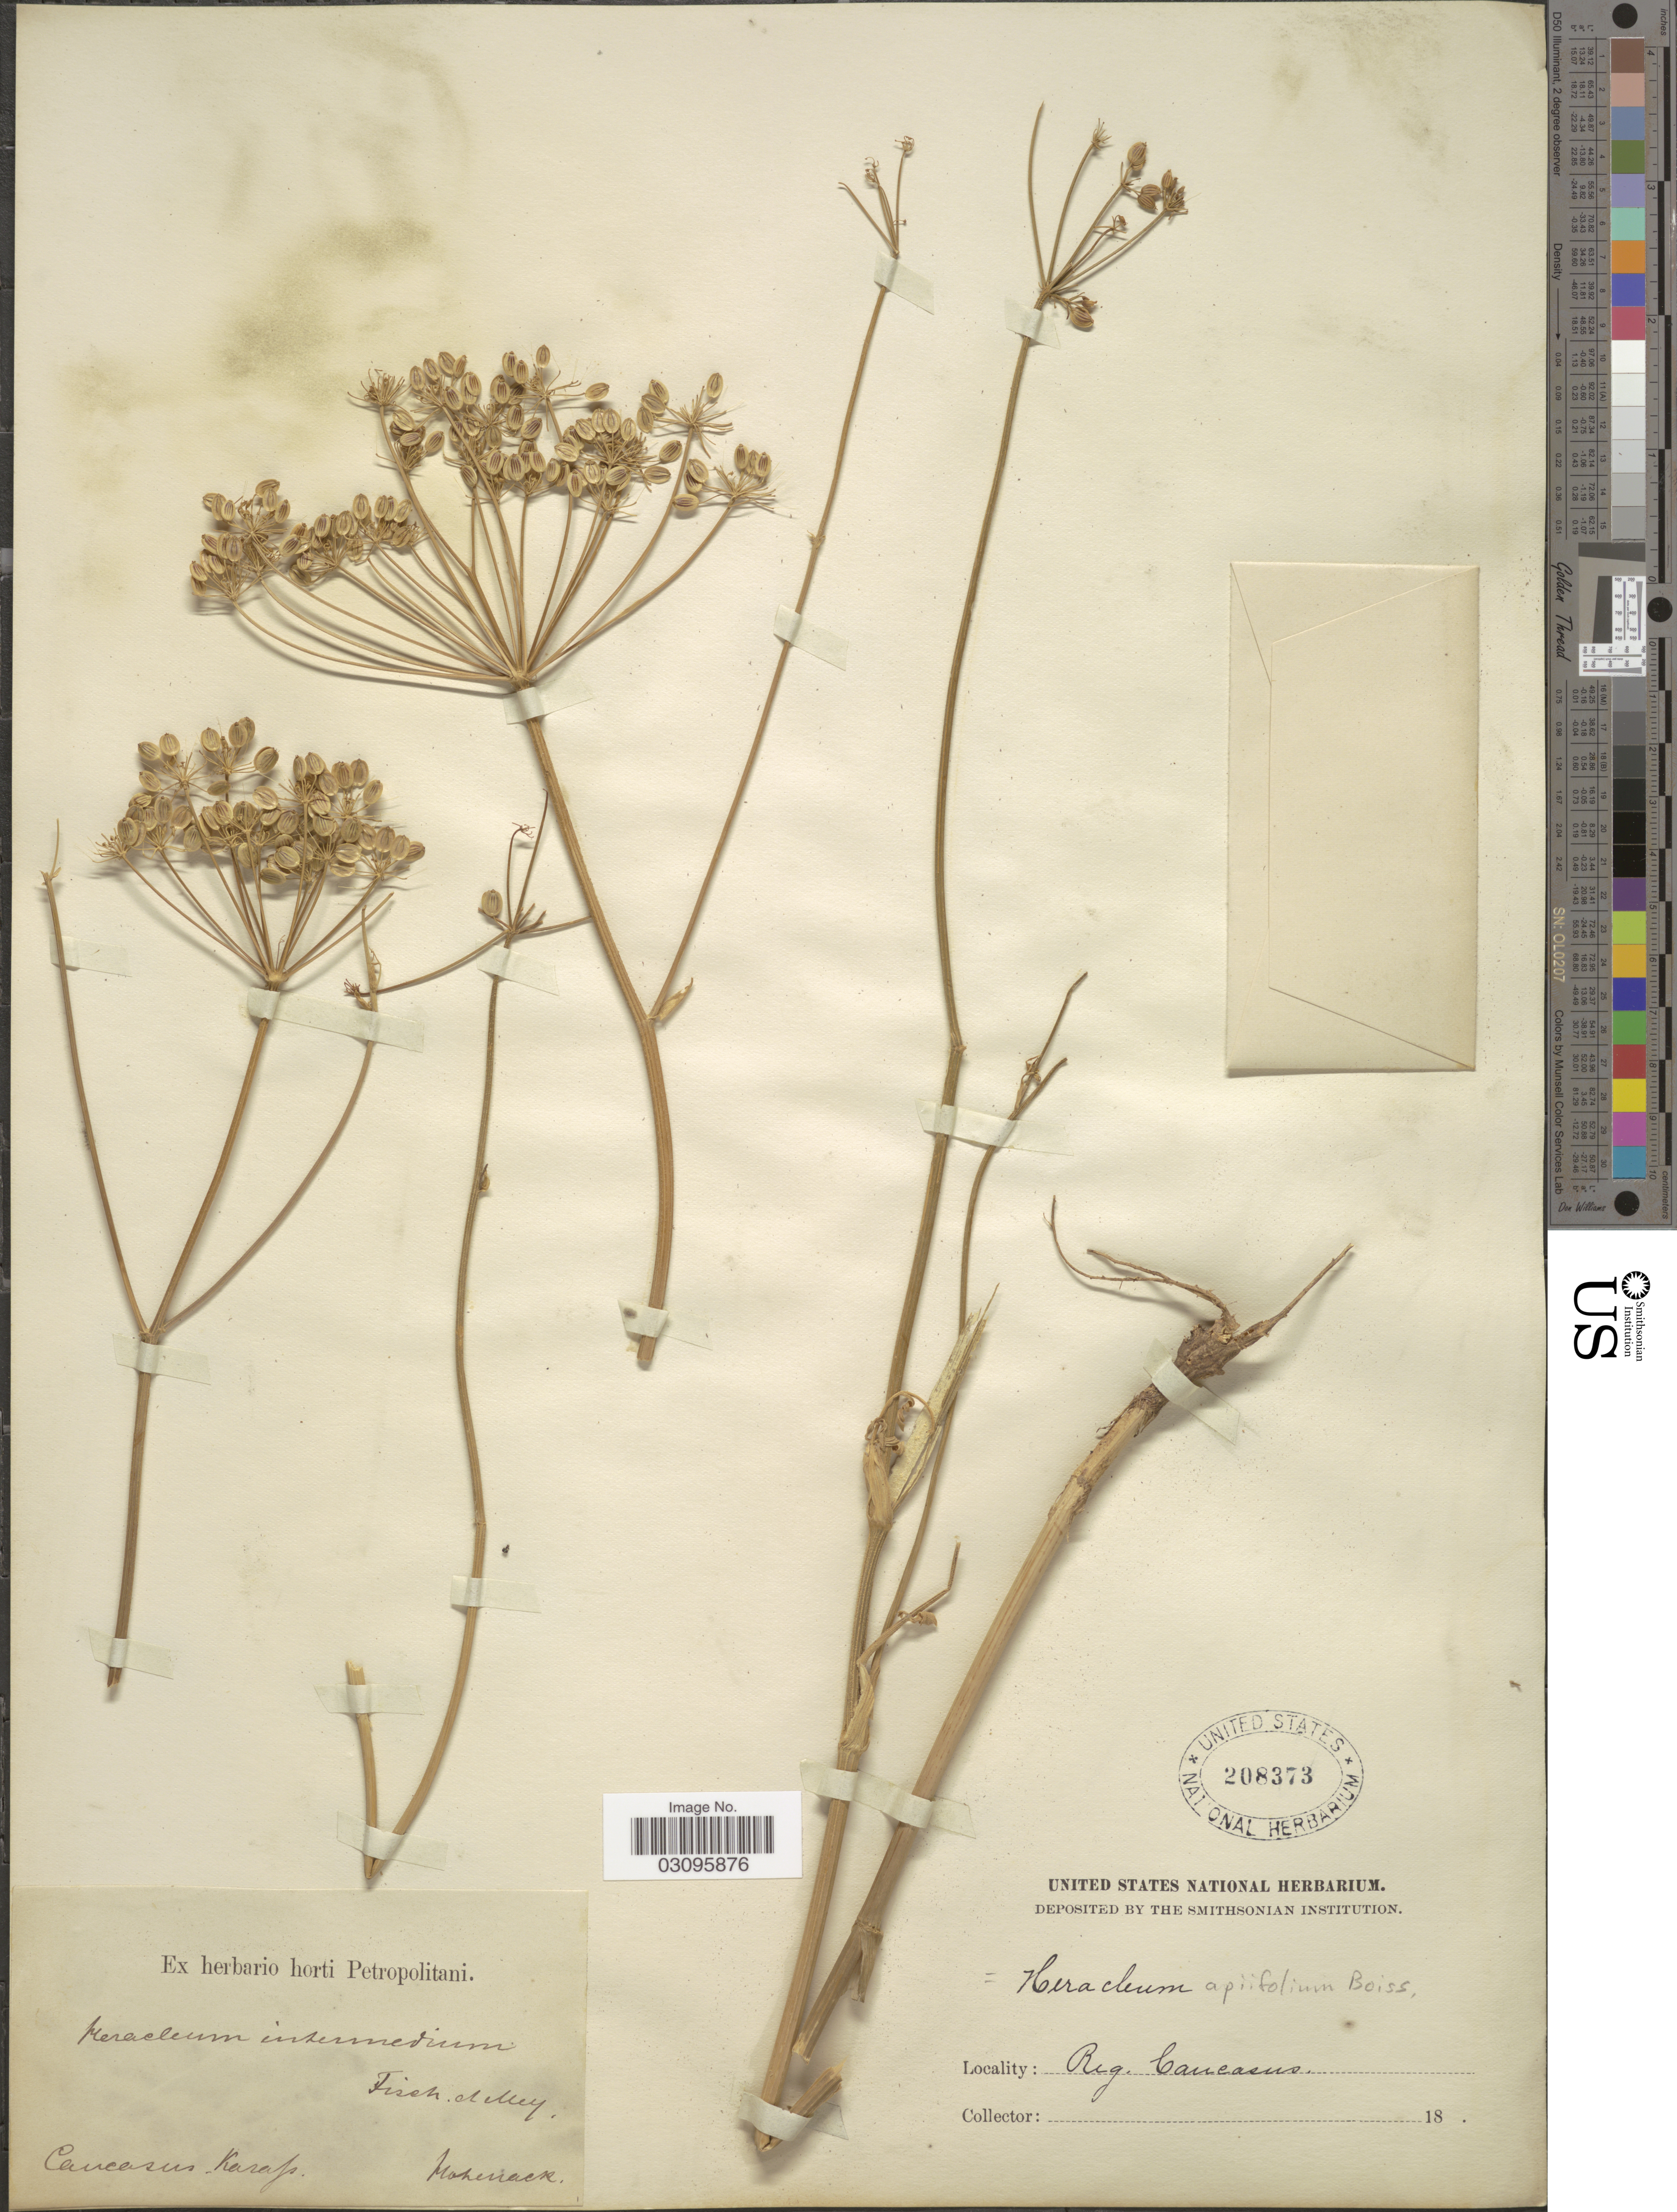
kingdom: Plantae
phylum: Tracheophyta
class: Magnoliopsida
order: Apiales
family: Apiaceae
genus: Heracleum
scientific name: Heracleum apiifolium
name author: Boiss.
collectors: Hohenacker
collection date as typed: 18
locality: Reg. Caucasus. Karass.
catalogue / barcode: US 208373